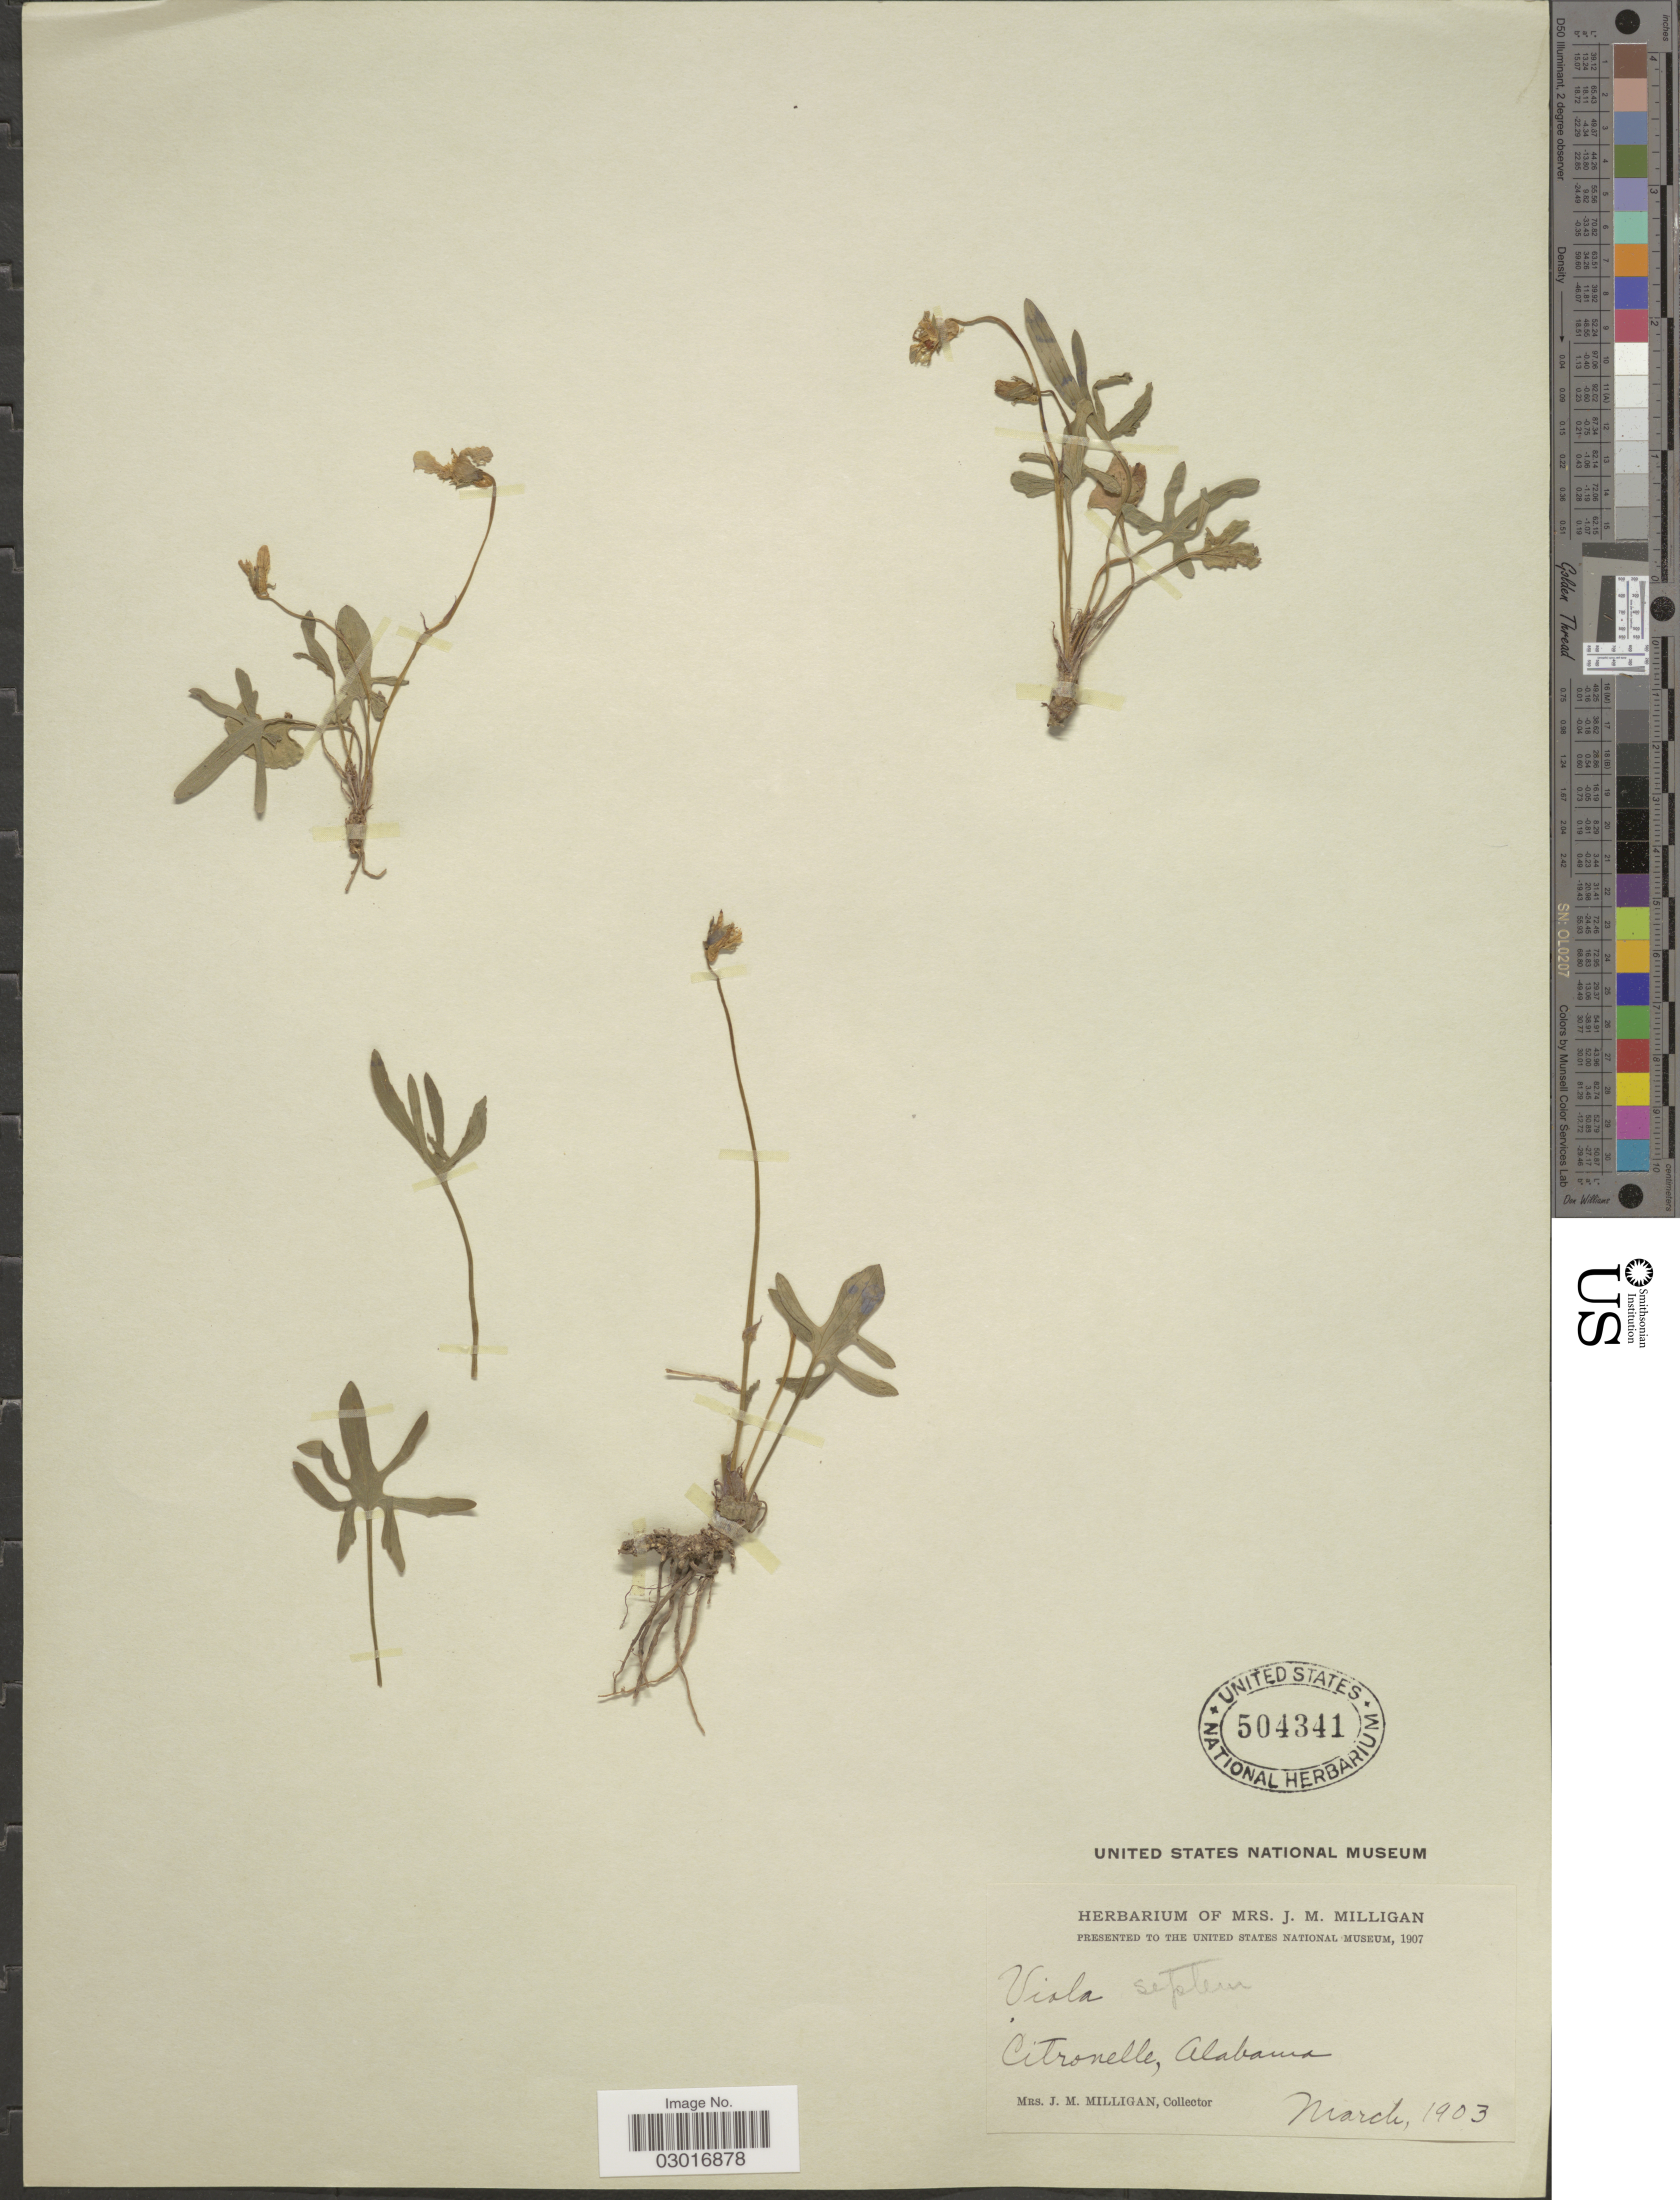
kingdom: Plantae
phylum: Tracheophyta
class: Magnoliopsida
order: Malpighiales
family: Violaceae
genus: Viola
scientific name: Viola septemloba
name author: LeConte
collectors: J. Milligan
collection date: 1903-03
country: United States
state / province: Alabama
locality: Citronelle.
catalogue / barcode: US 504341